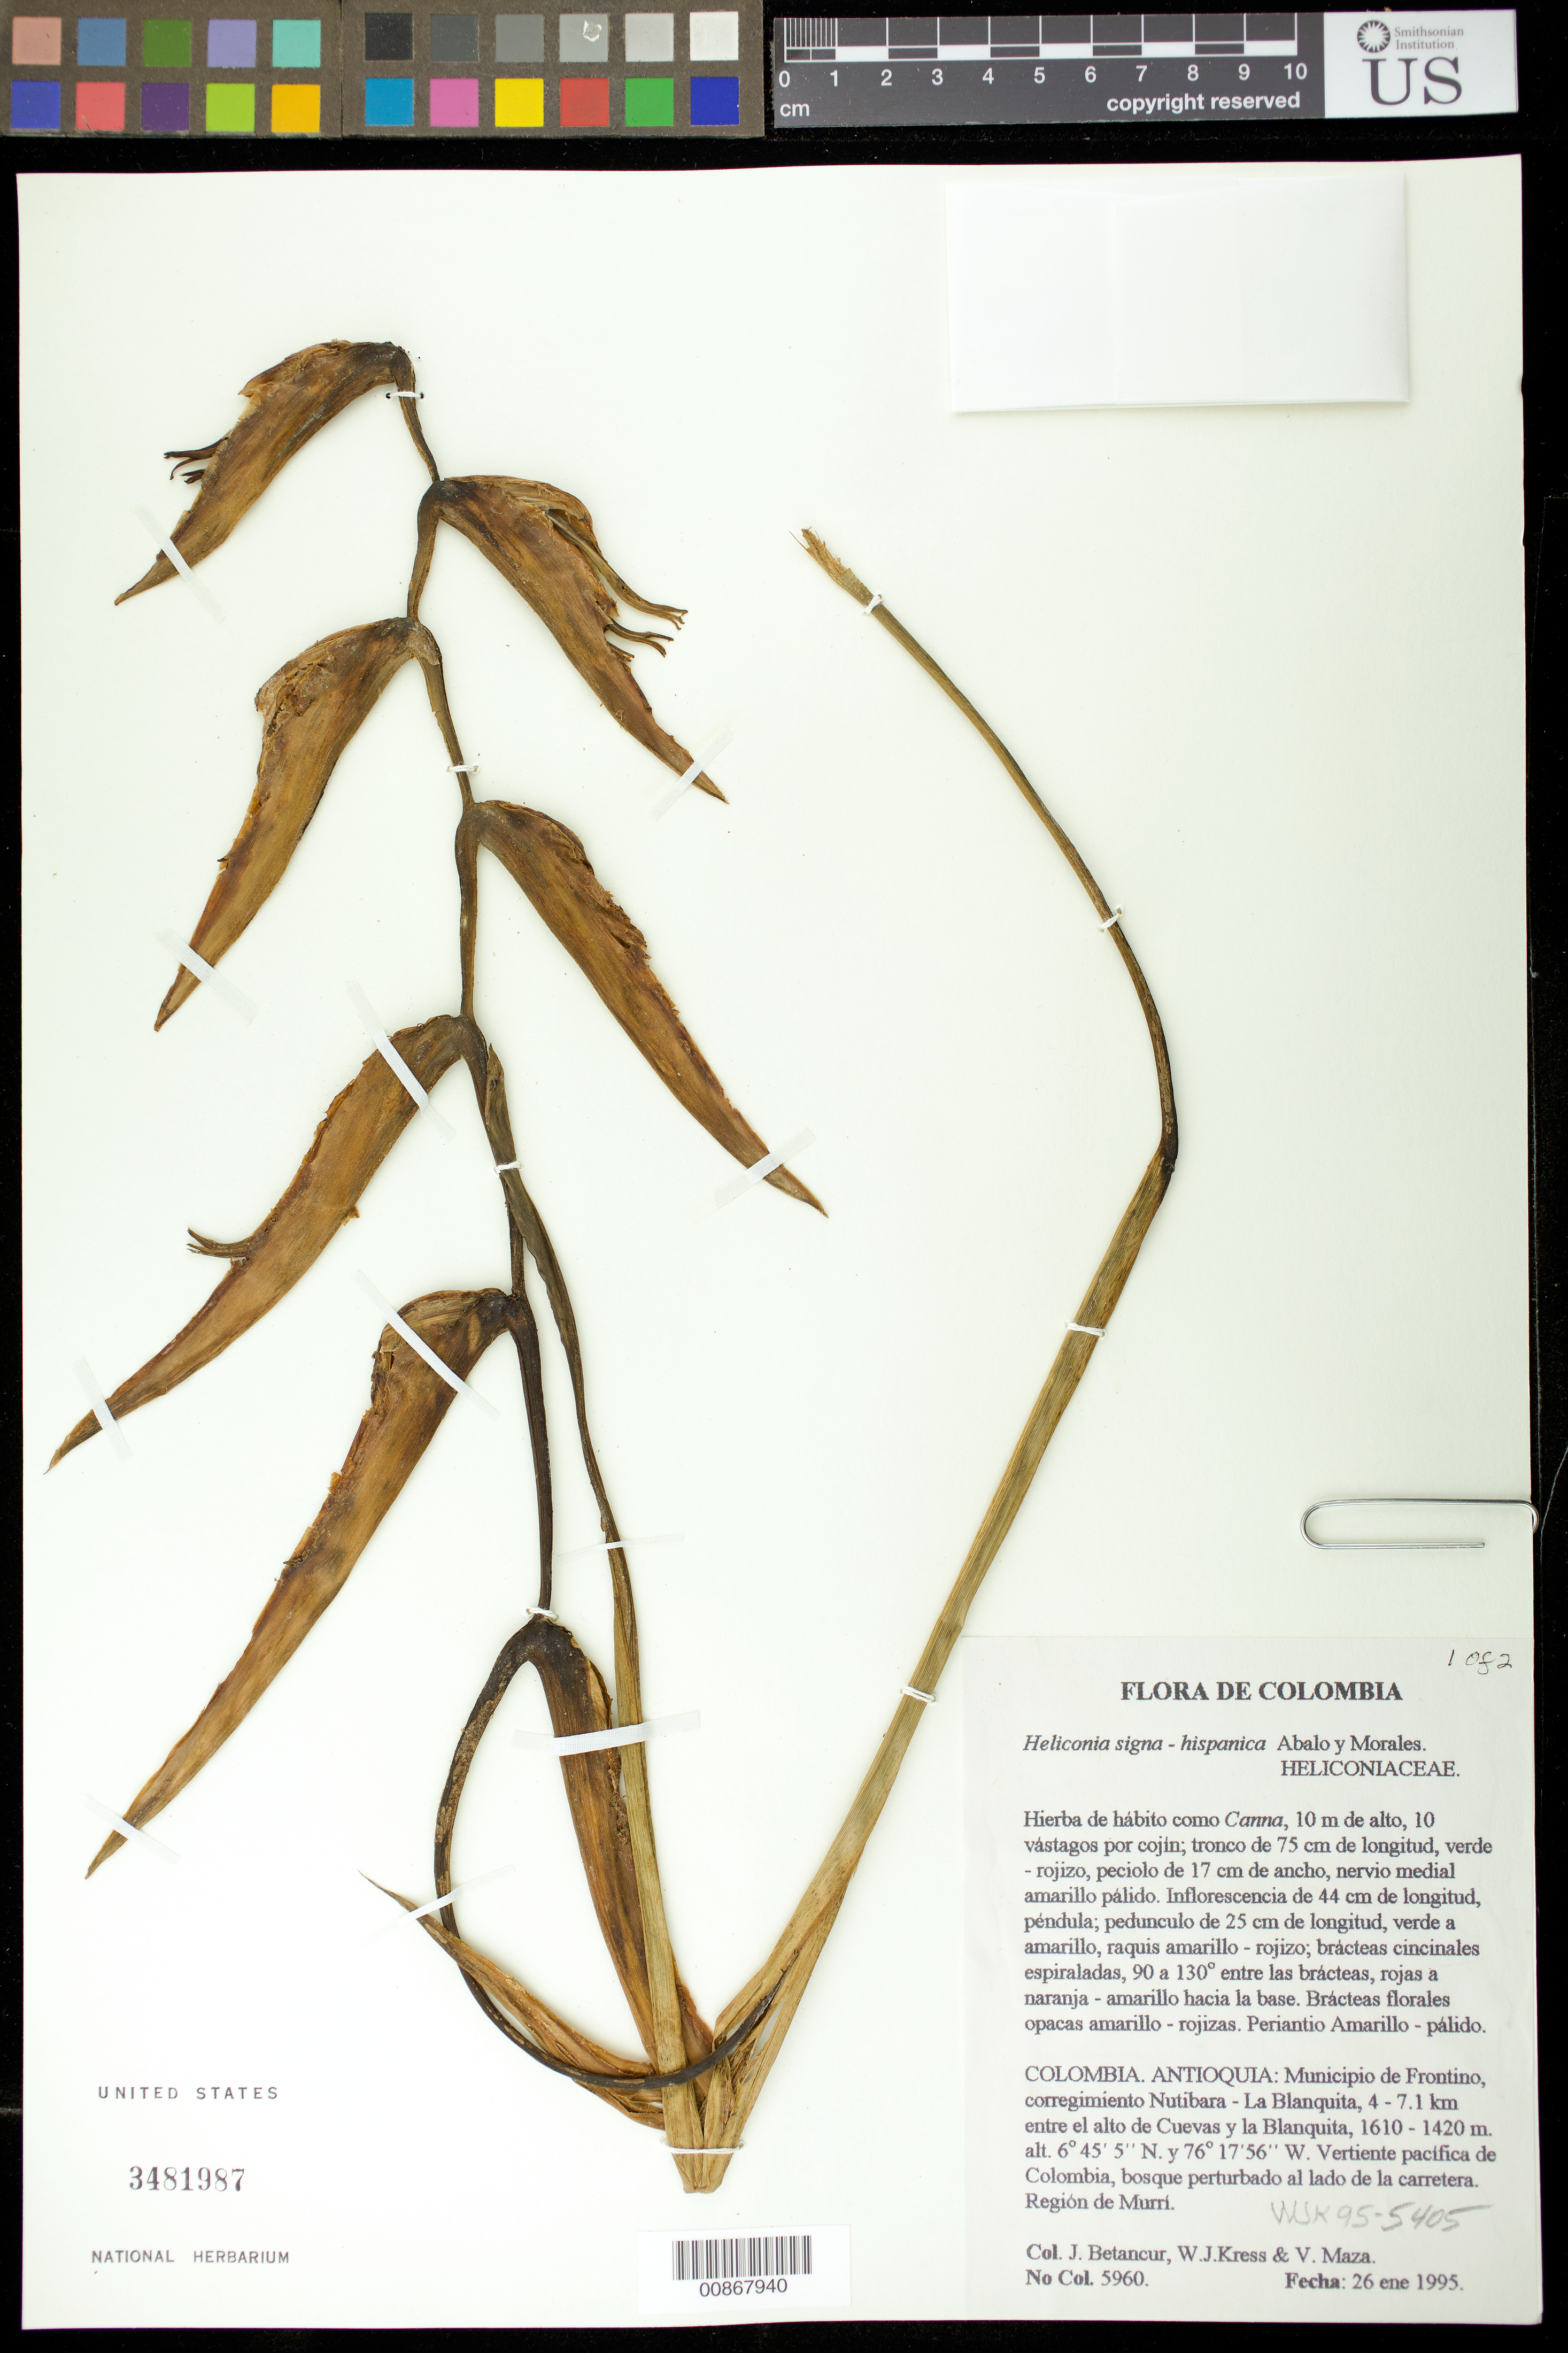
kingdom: Plantae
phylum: Tracheophyta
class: Liliopsida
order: Zingiberales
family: Heliconiaceae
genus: Heliconia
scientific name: Heliconia signa-hispanica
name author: Abalo & G. Morales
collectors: J. C. Betancur, W. J. Kress & V. Maza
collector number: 5960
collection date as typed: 26 Jan 1995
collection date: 1995-01-26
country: Colombia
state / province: Antioquia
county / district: Frontino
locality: Road between Nutibara and La Blanquita, 20 km from Nutibara.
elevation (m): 1435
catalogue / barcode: US 3481987